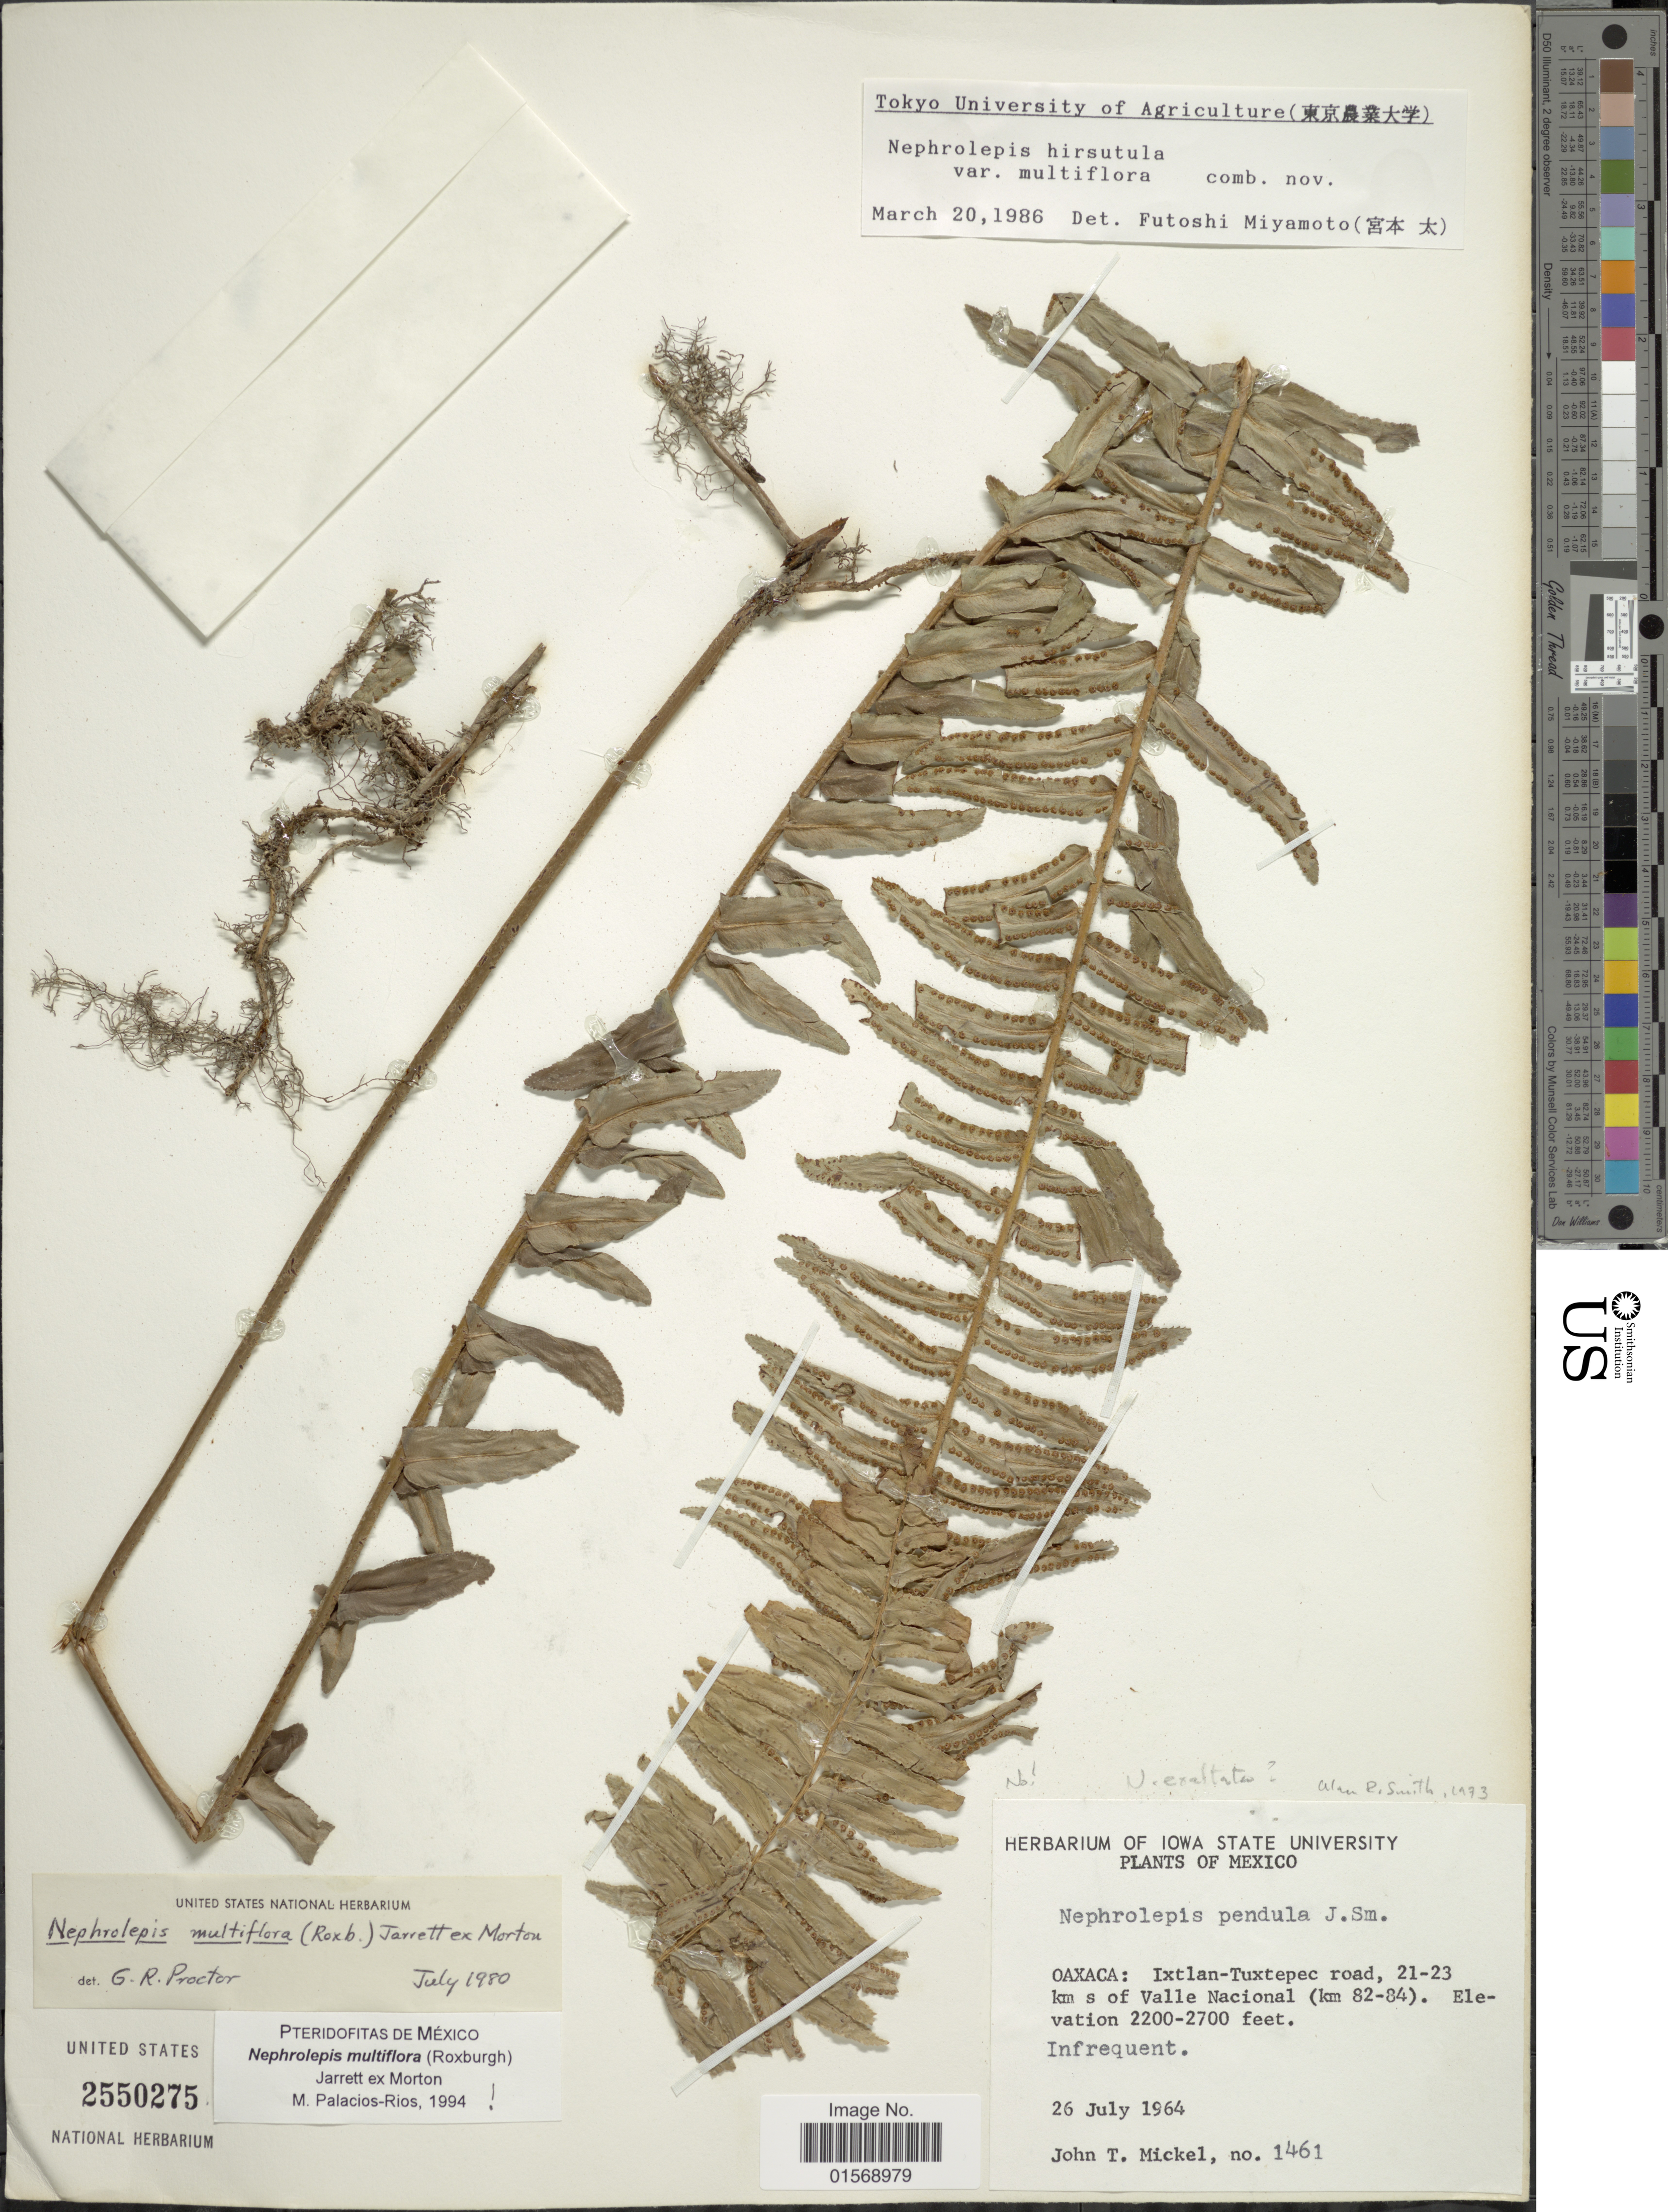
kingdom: Plantae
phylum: Tracheophyta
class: Polypodiopsida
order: Polypodiales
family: Nephrolepidaceae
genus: Nephrolepis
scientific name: Nephrolepis multiflora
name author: (Roxb.) F.M. Jarrett ex C.V. Morton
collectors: J. T. Mickel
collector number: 1461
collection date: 1964-07-26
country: Mexico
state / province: Oaxaca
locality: Mexico, Oaxaca: Ixtlan-Tuxtepec road, 21-23 km s of Valle Nacional (km 82-84).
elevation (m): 671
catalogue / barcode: US 2550275